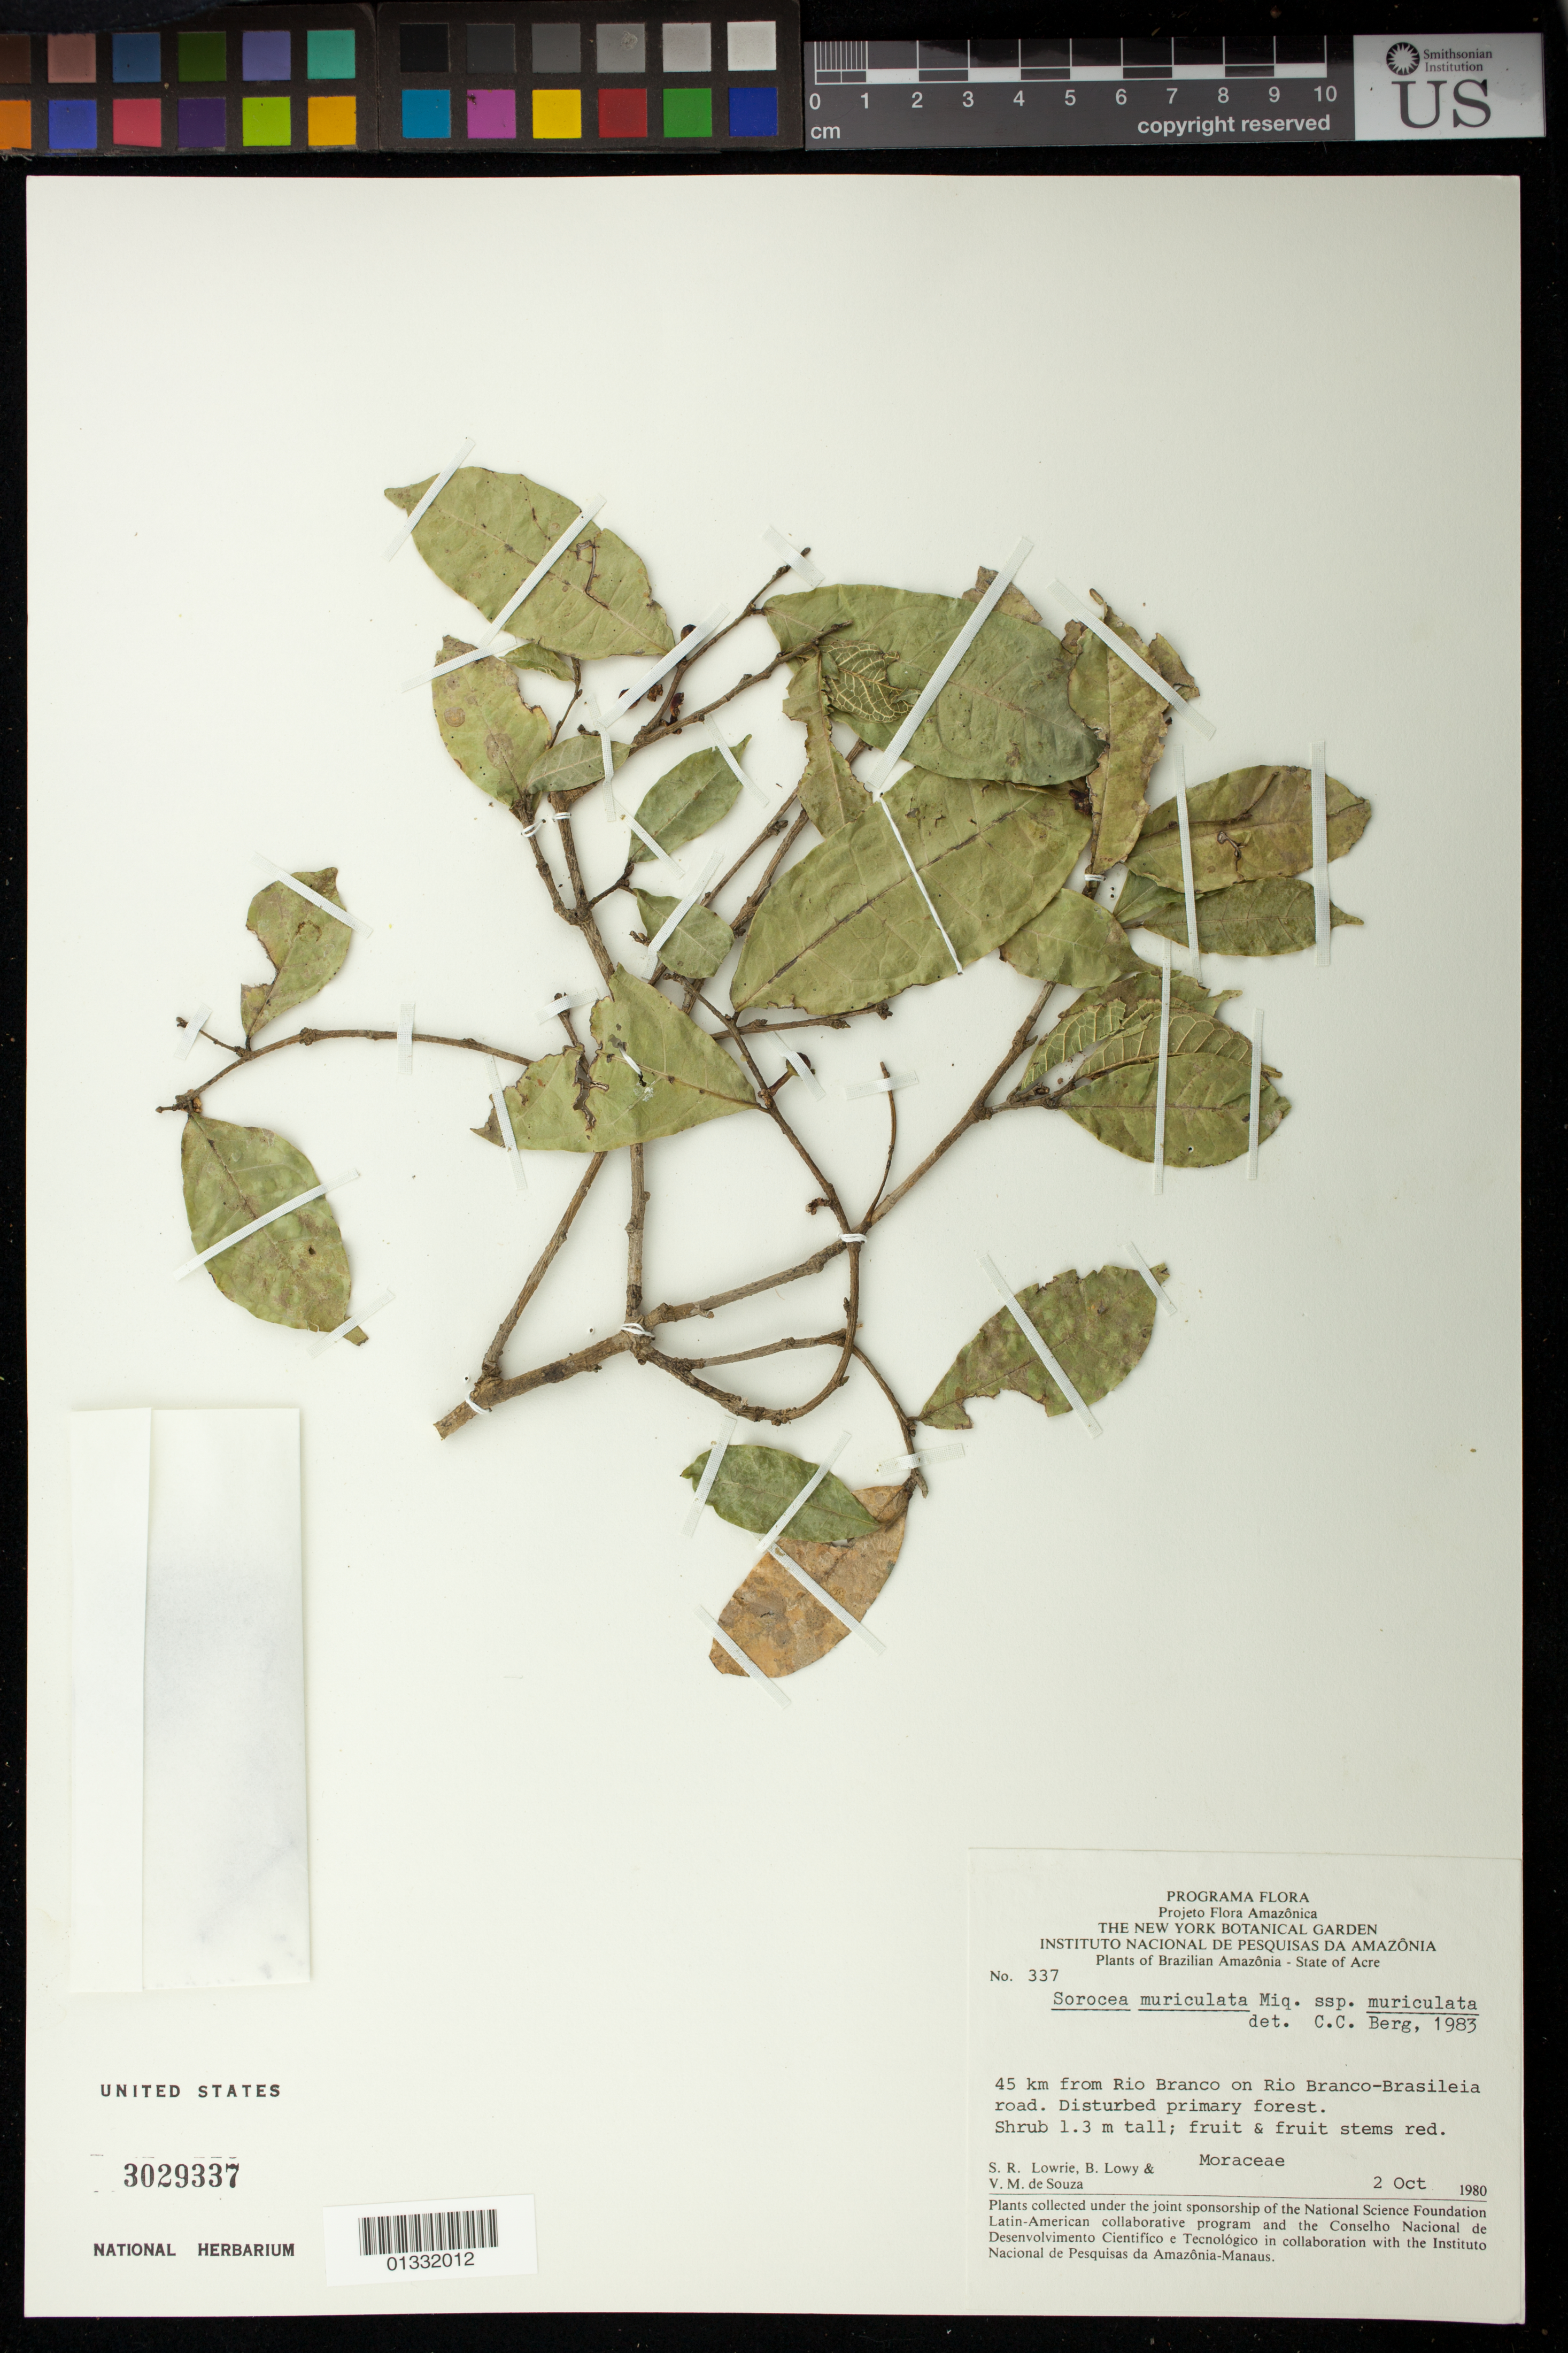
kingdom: Plantae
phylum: Tracheophyta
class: Magnoliopsida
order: Rosales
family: Moraceae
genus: Sorocea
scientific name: Sorocea muriculata subsp. muriculata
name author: Miq.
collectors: S. Lowrie, B. Lowy & V. Souza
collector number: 337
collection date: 1980-10-02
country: Brazil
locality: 45km from Rio Branco on Rio Branco-Brasileia road.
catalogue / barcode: US 3029337